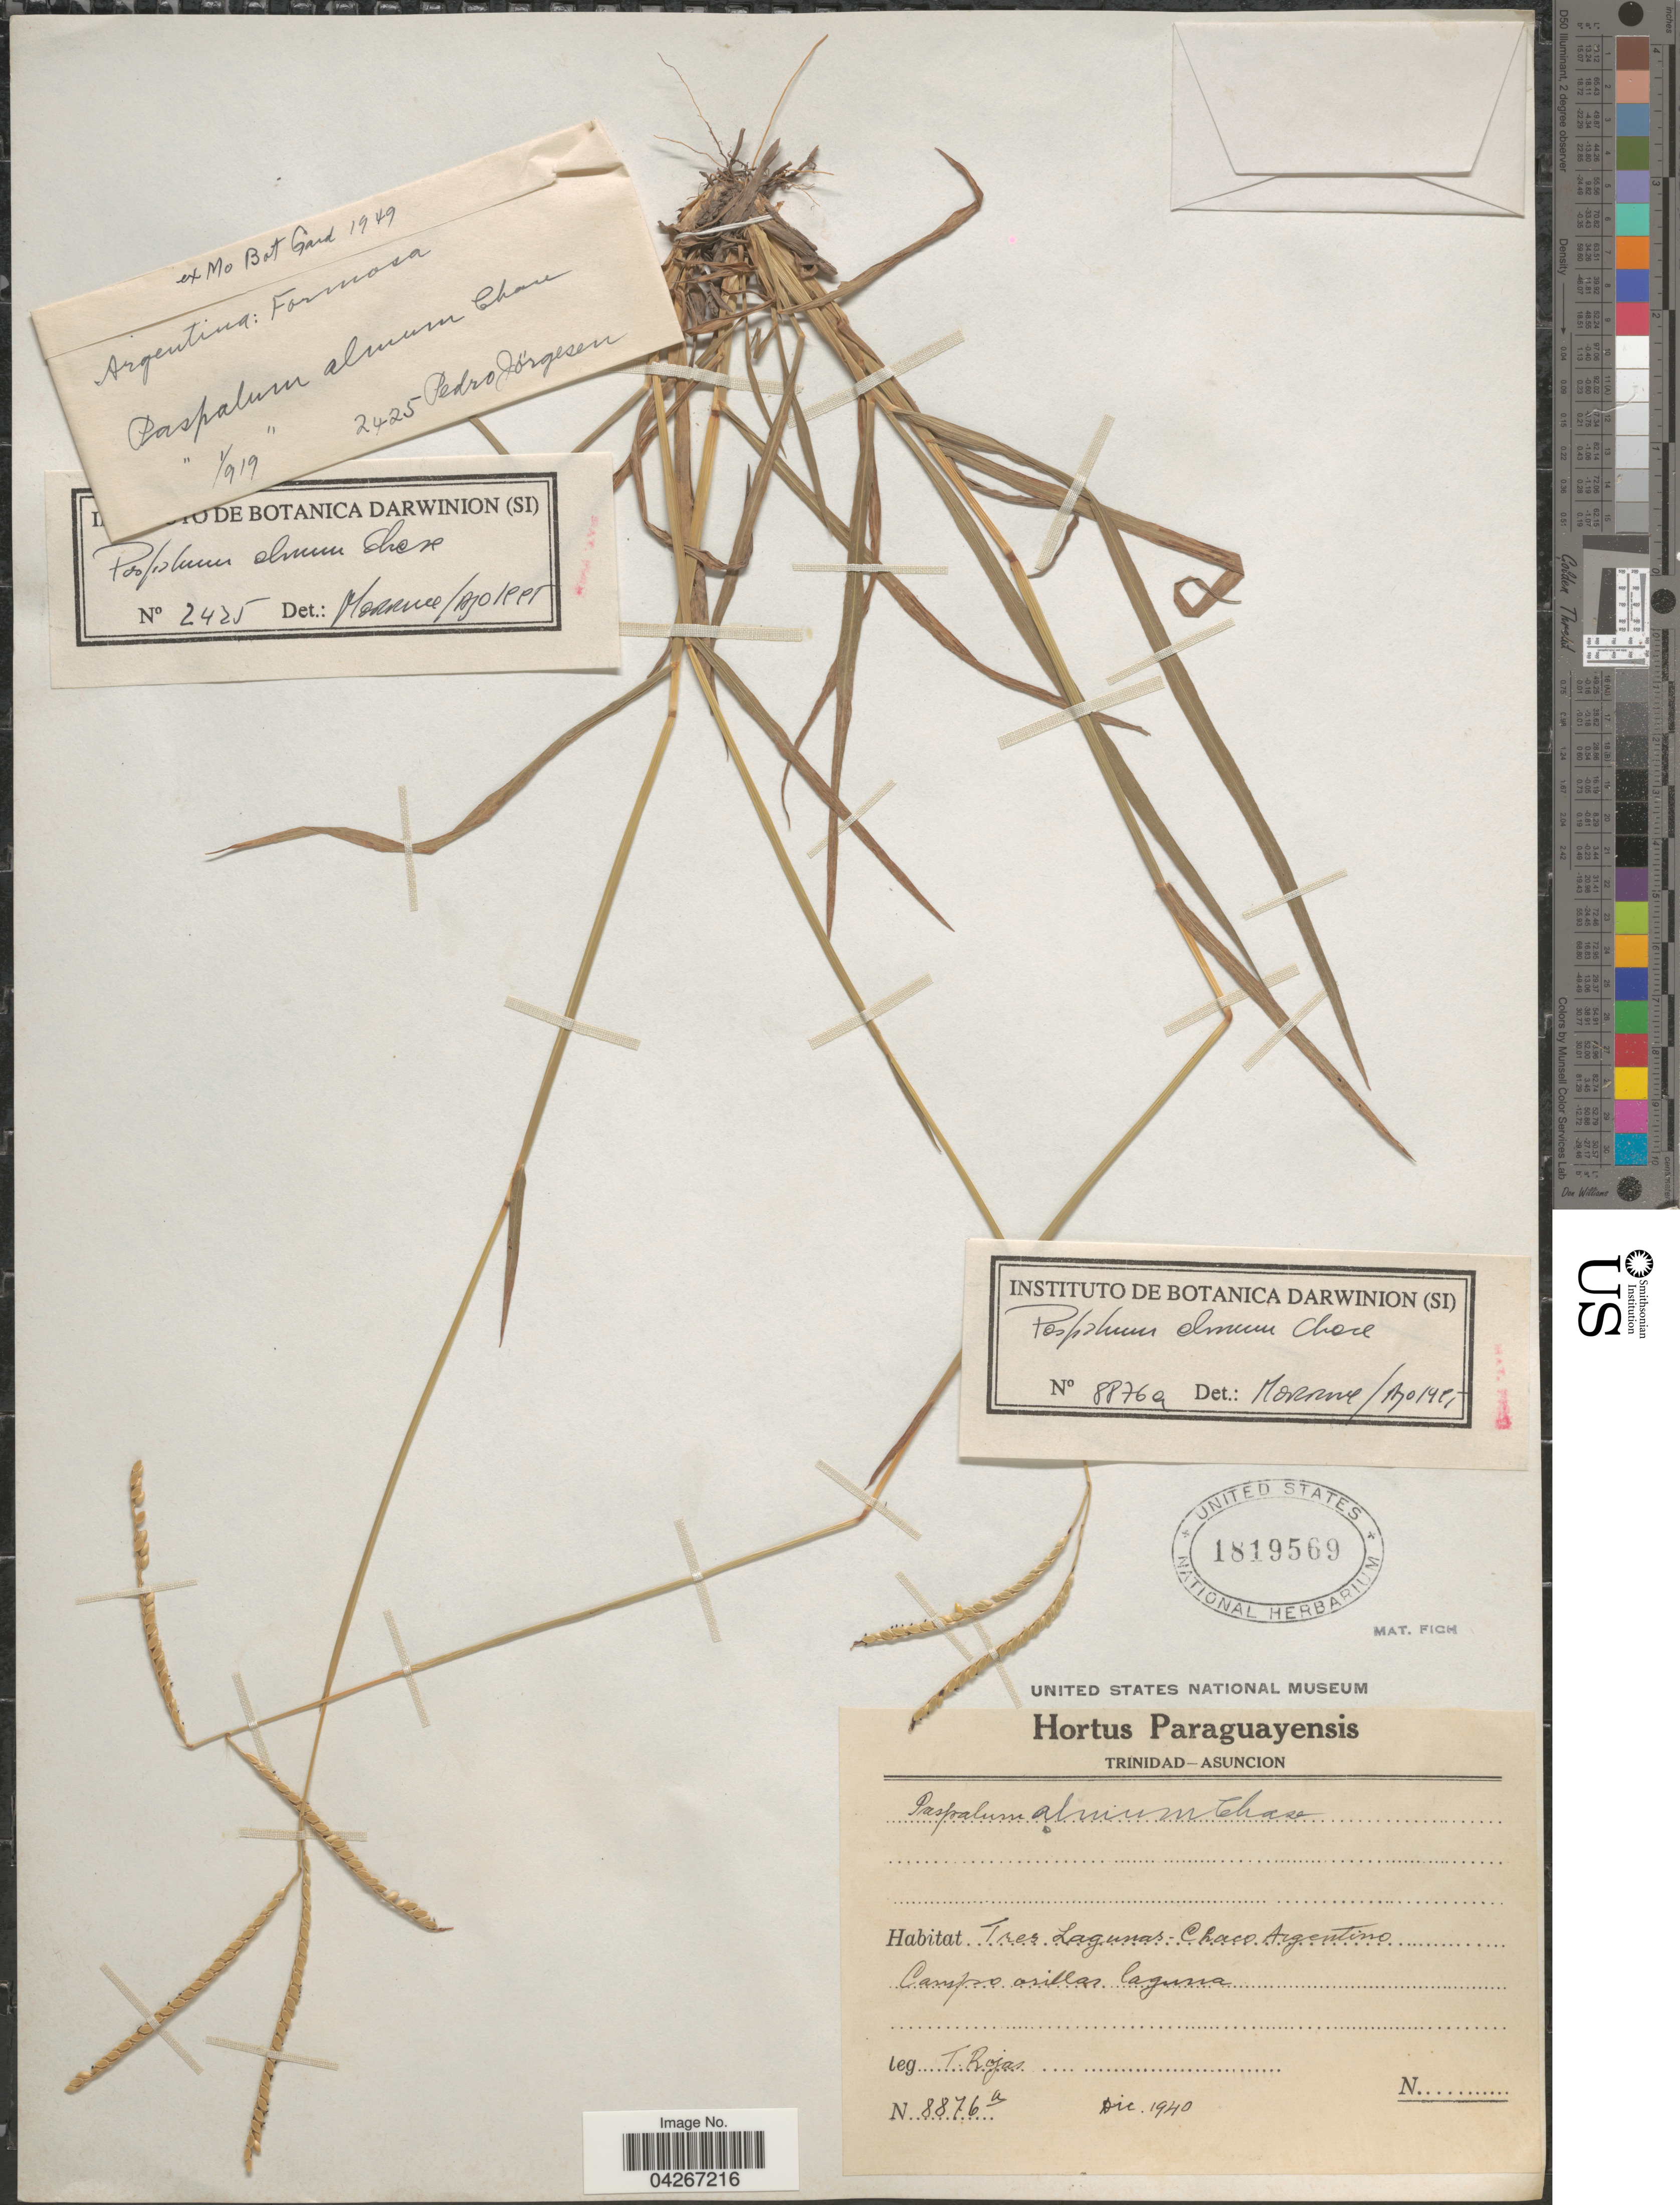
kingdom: Plantae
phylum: Tracheophyta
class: Liliopsida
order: Poales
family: Poaceae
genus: Paspalum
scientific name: Paspalum almum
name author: Chase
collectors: P. Jörgesen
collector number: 2425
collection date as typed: Transcribed d/m/y: 1/9/19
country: Argentina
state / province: Formosa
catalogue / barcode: US 1819569